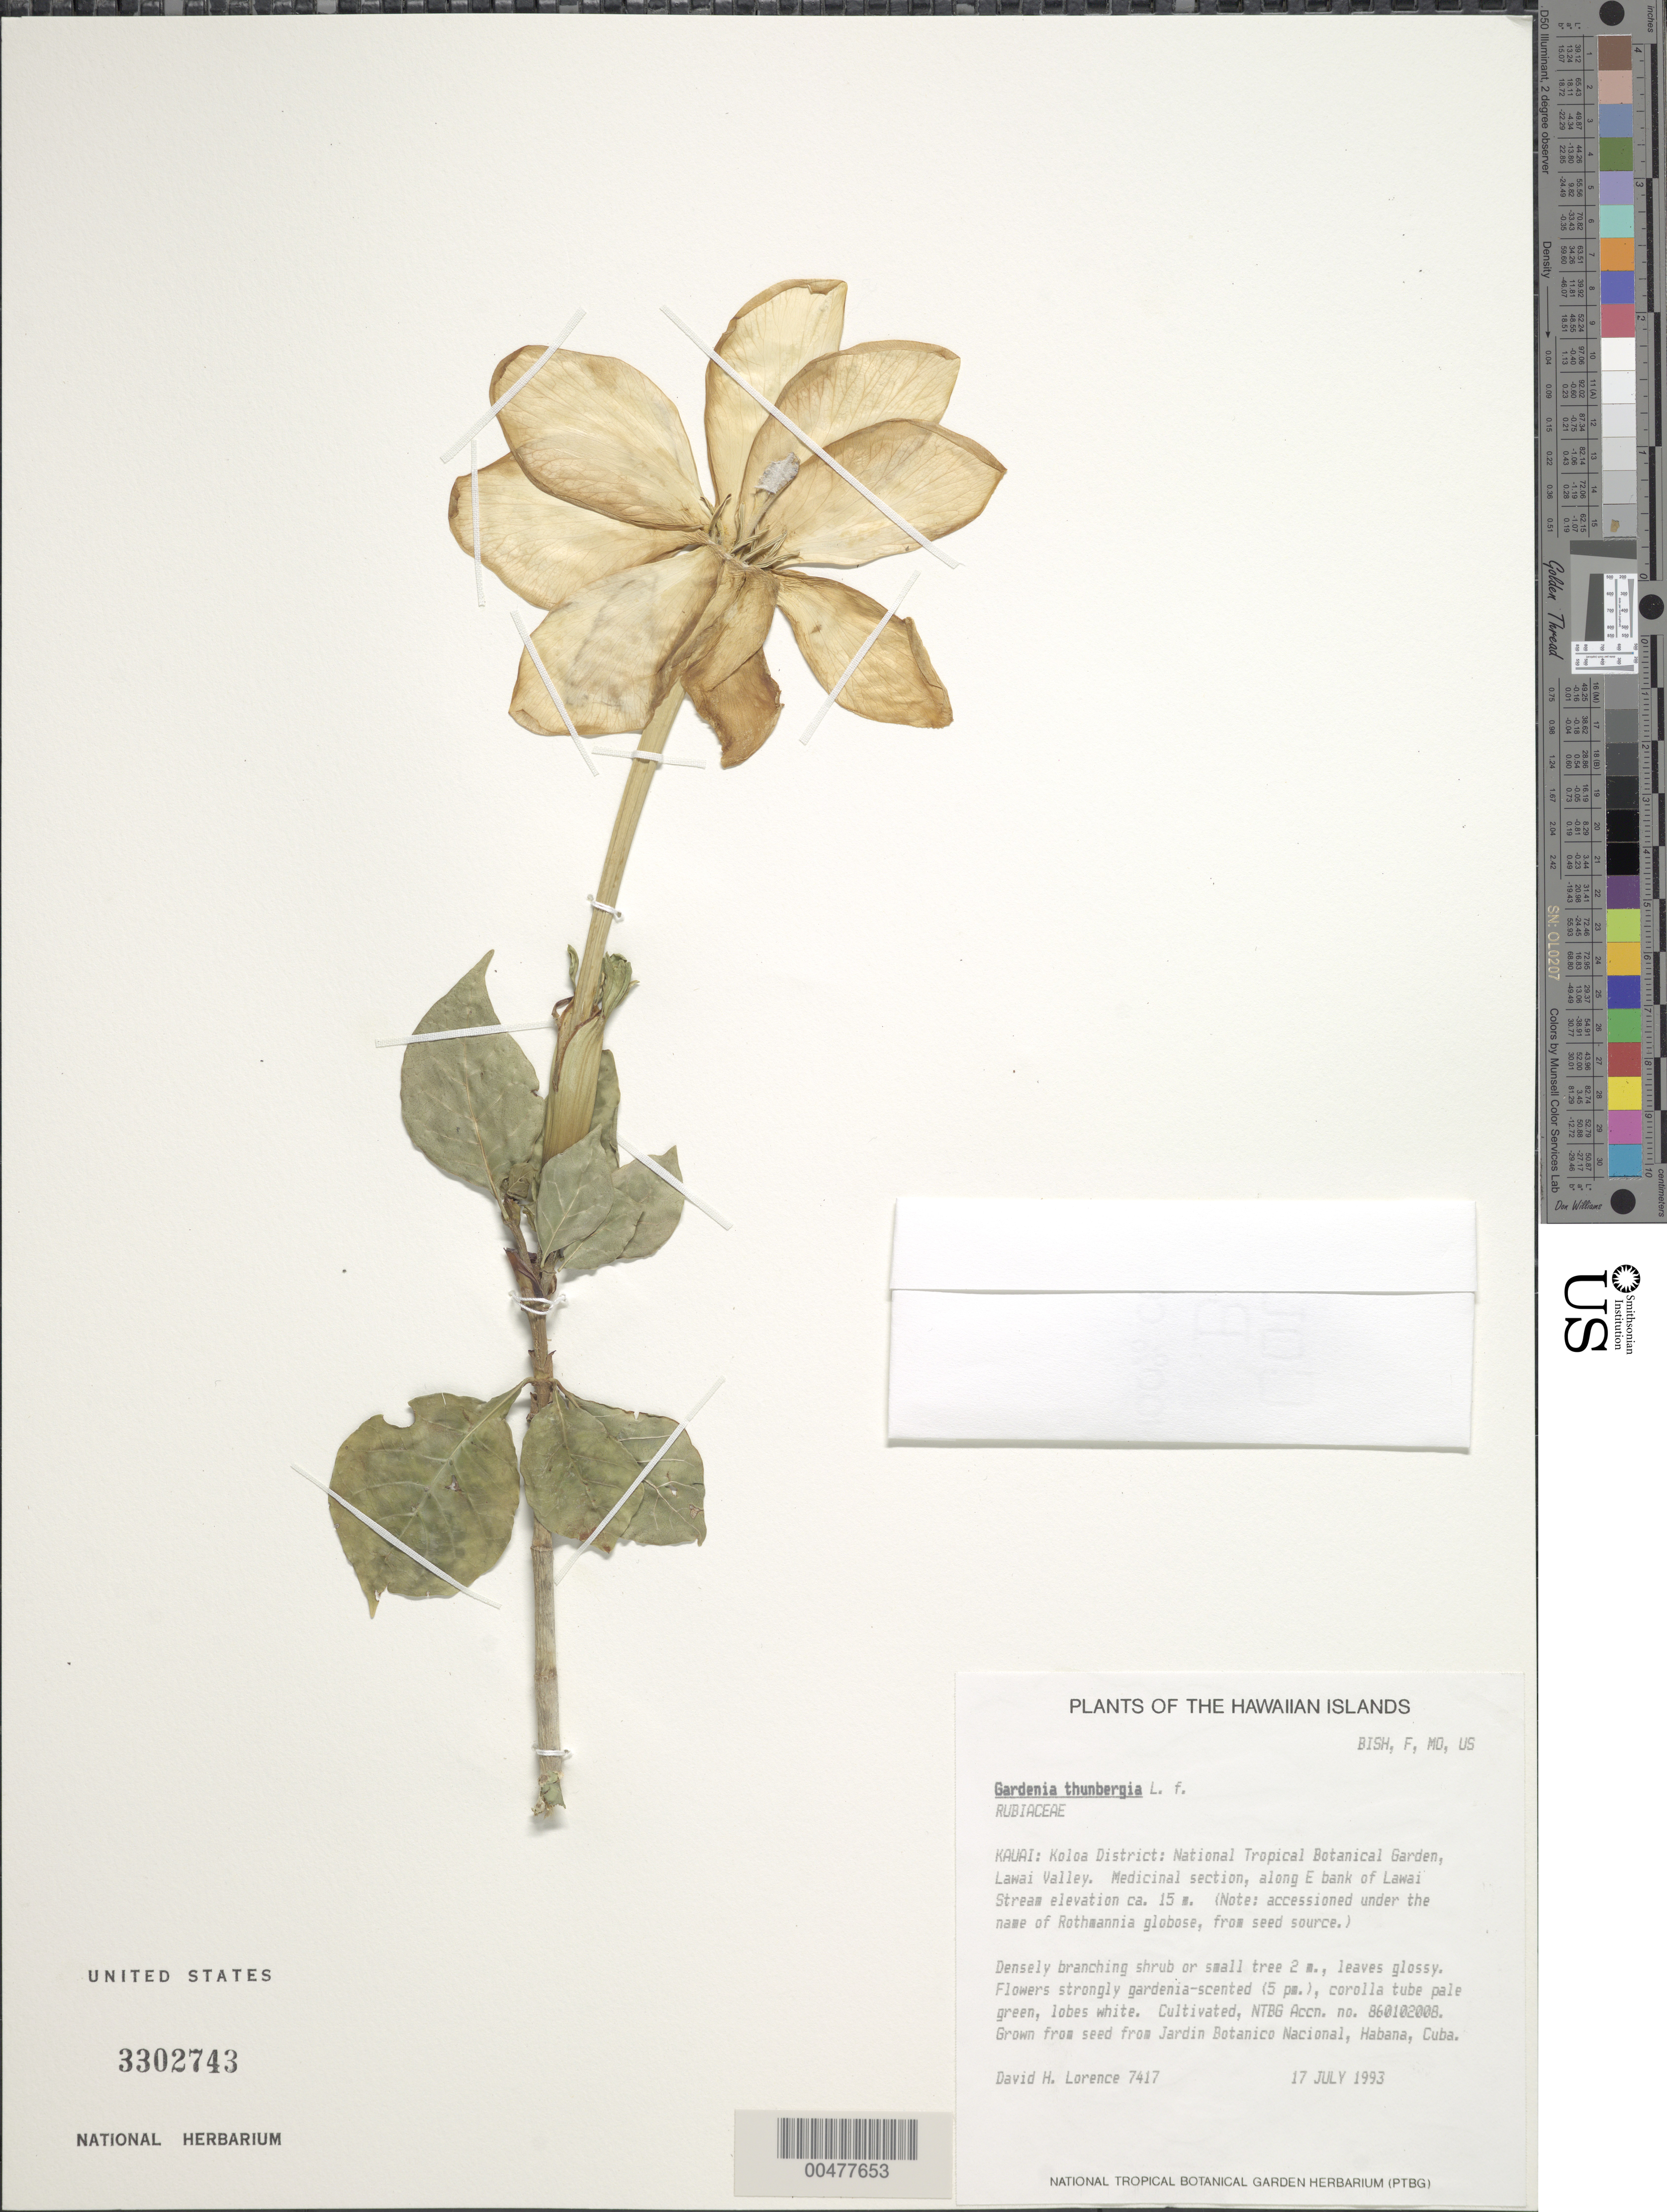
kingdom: Plantae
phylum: Tracheophyta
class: Magnoliopsida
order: Gentianales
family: Rubiaceae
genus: Gardenia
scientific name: Gardenia thunbergia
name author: Thunb.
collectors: D. Lorence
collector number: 7417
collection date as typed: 17 Jul 1993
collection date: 1993-07-17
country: United States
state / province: Hawaii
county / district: Kauai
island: Kaua'i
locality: Koloa Dist., National Tropical Botanical Garden, Lawai Valley, Medicinal section, along E bank of Lawai Stream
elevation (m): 15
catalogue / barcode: US 3302743